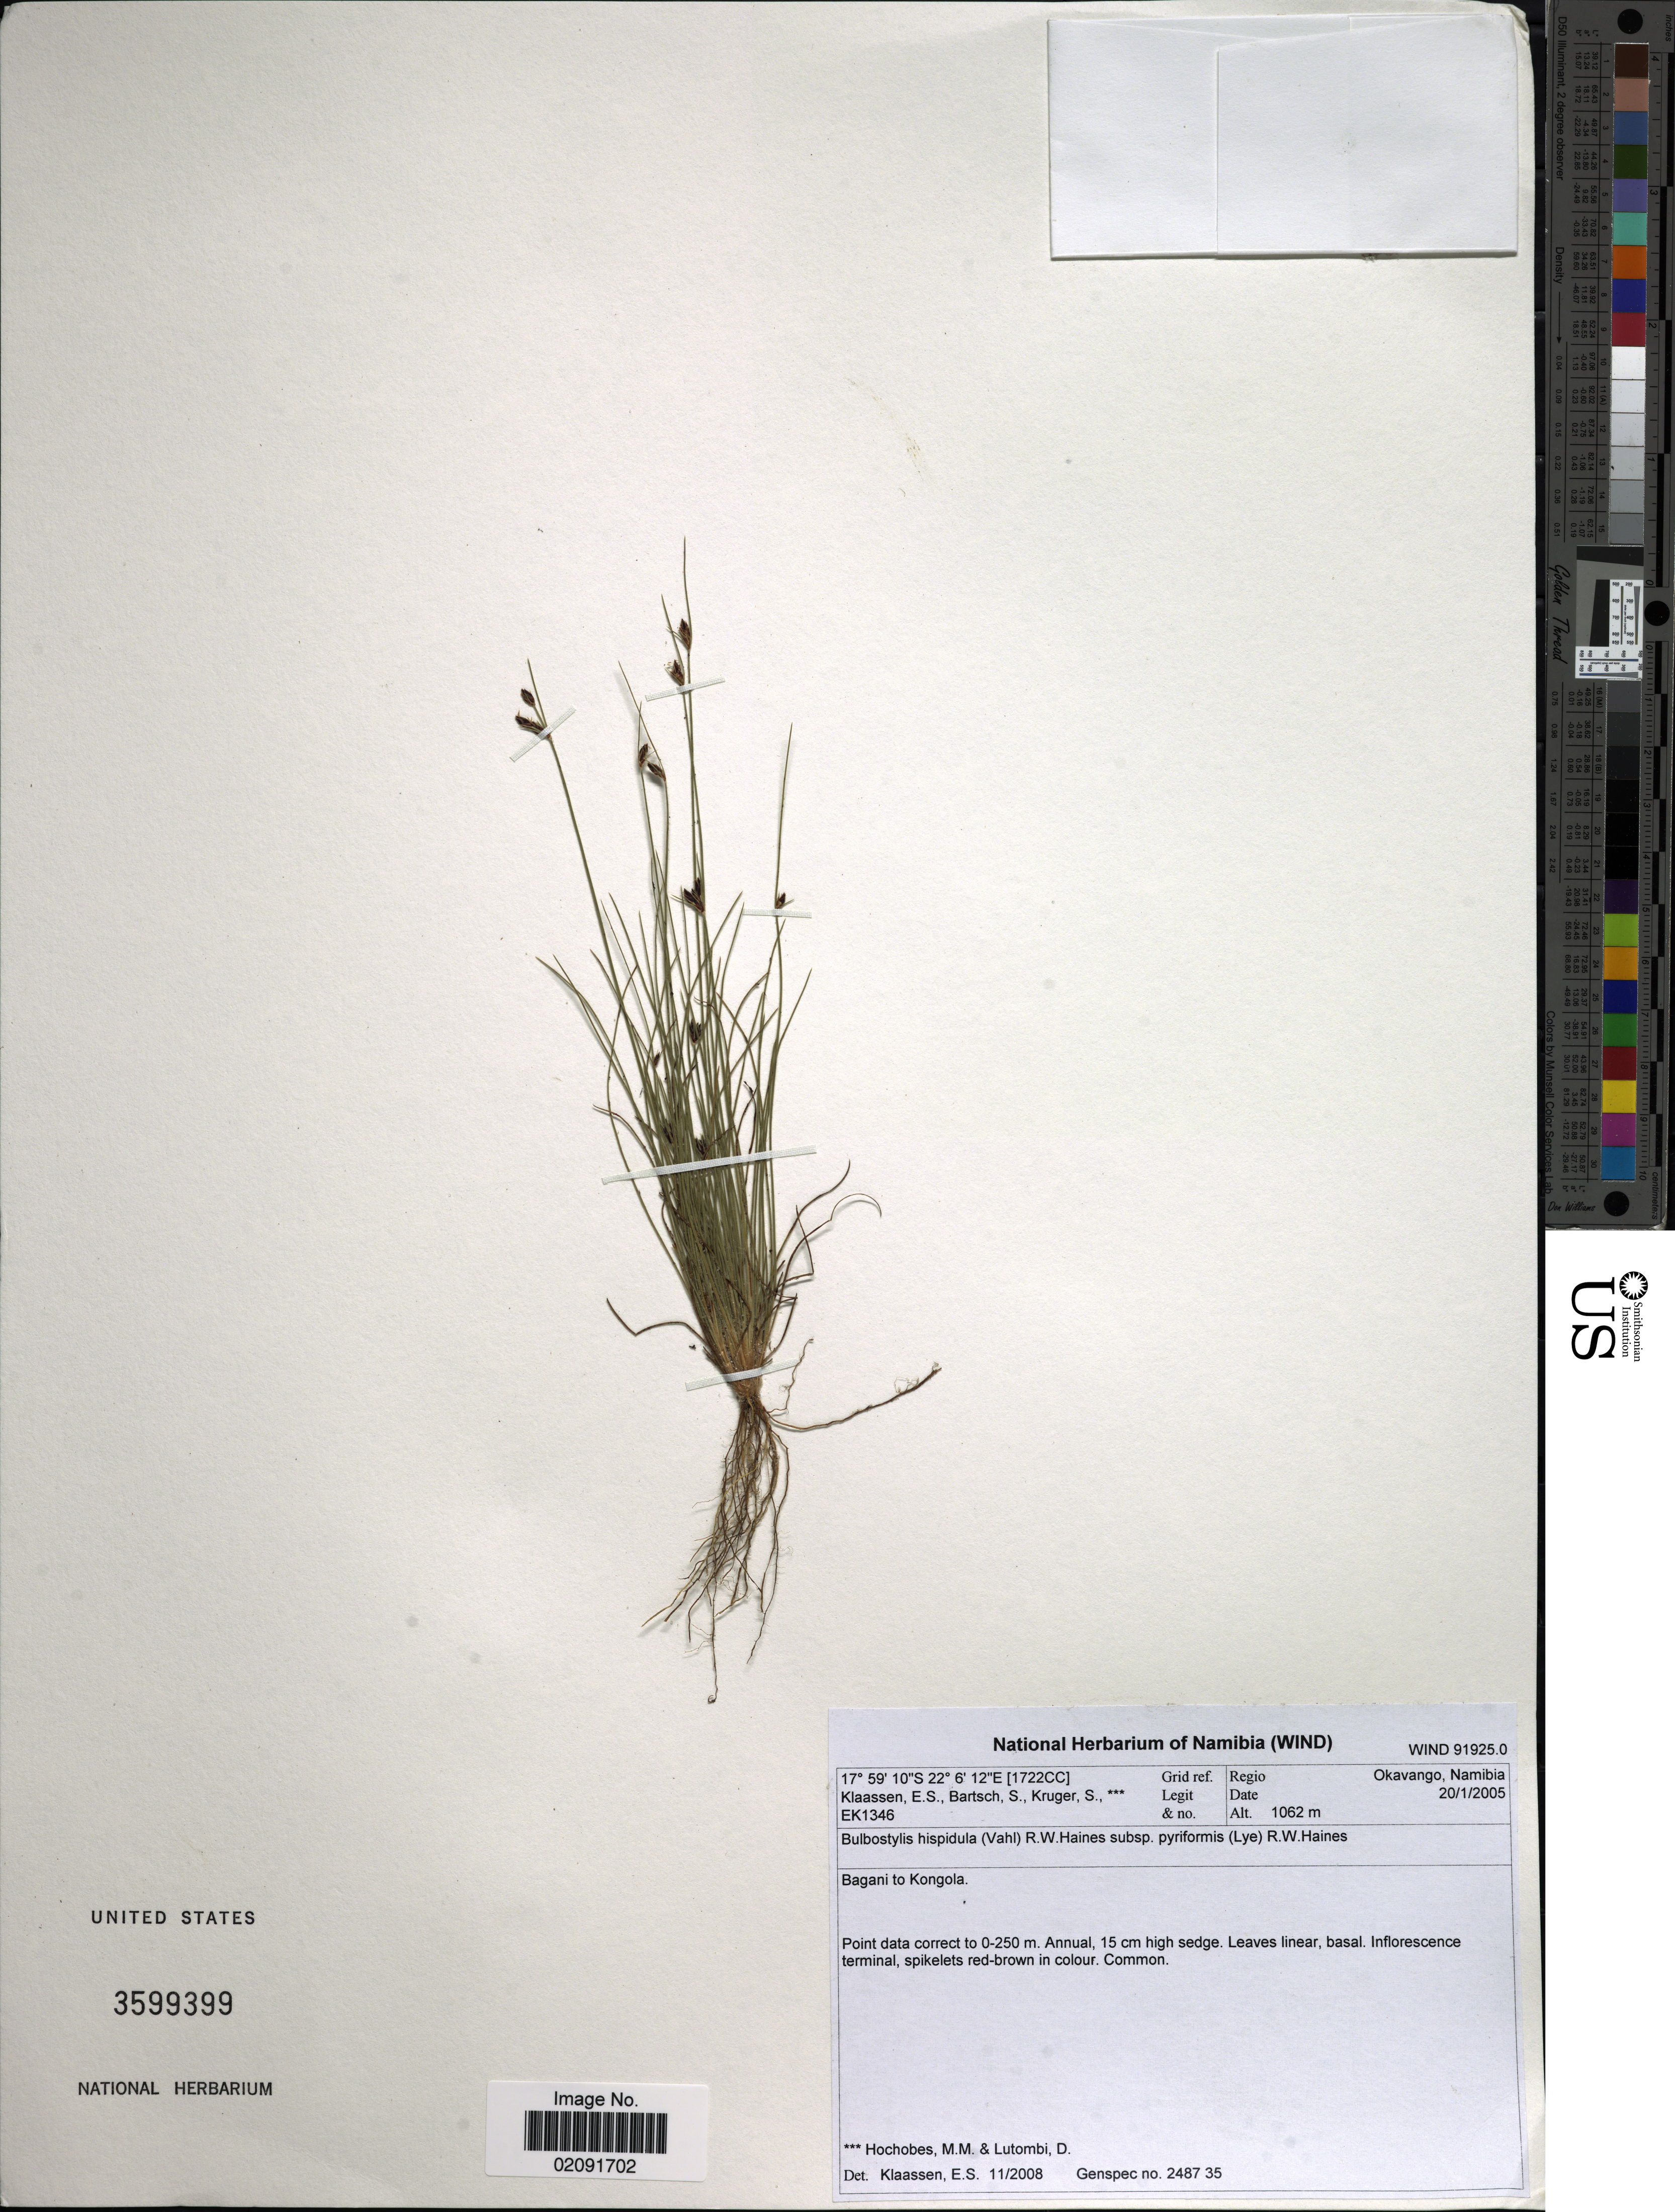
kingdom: Plantae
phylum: Tracheophyta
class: Liliopsida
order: Poales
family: Cyperaceae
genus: Bulbostylis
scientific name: Bulbostylis hispidula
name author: (Vahl) R.W. Haines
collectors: E. S. Klaassen, S. Bartsch & S. Kruger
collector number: EK1346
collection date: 2005-01-20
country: Namibia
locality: Okavanga. Bagani to Kongola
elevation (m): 1062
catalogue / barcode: US 3599399